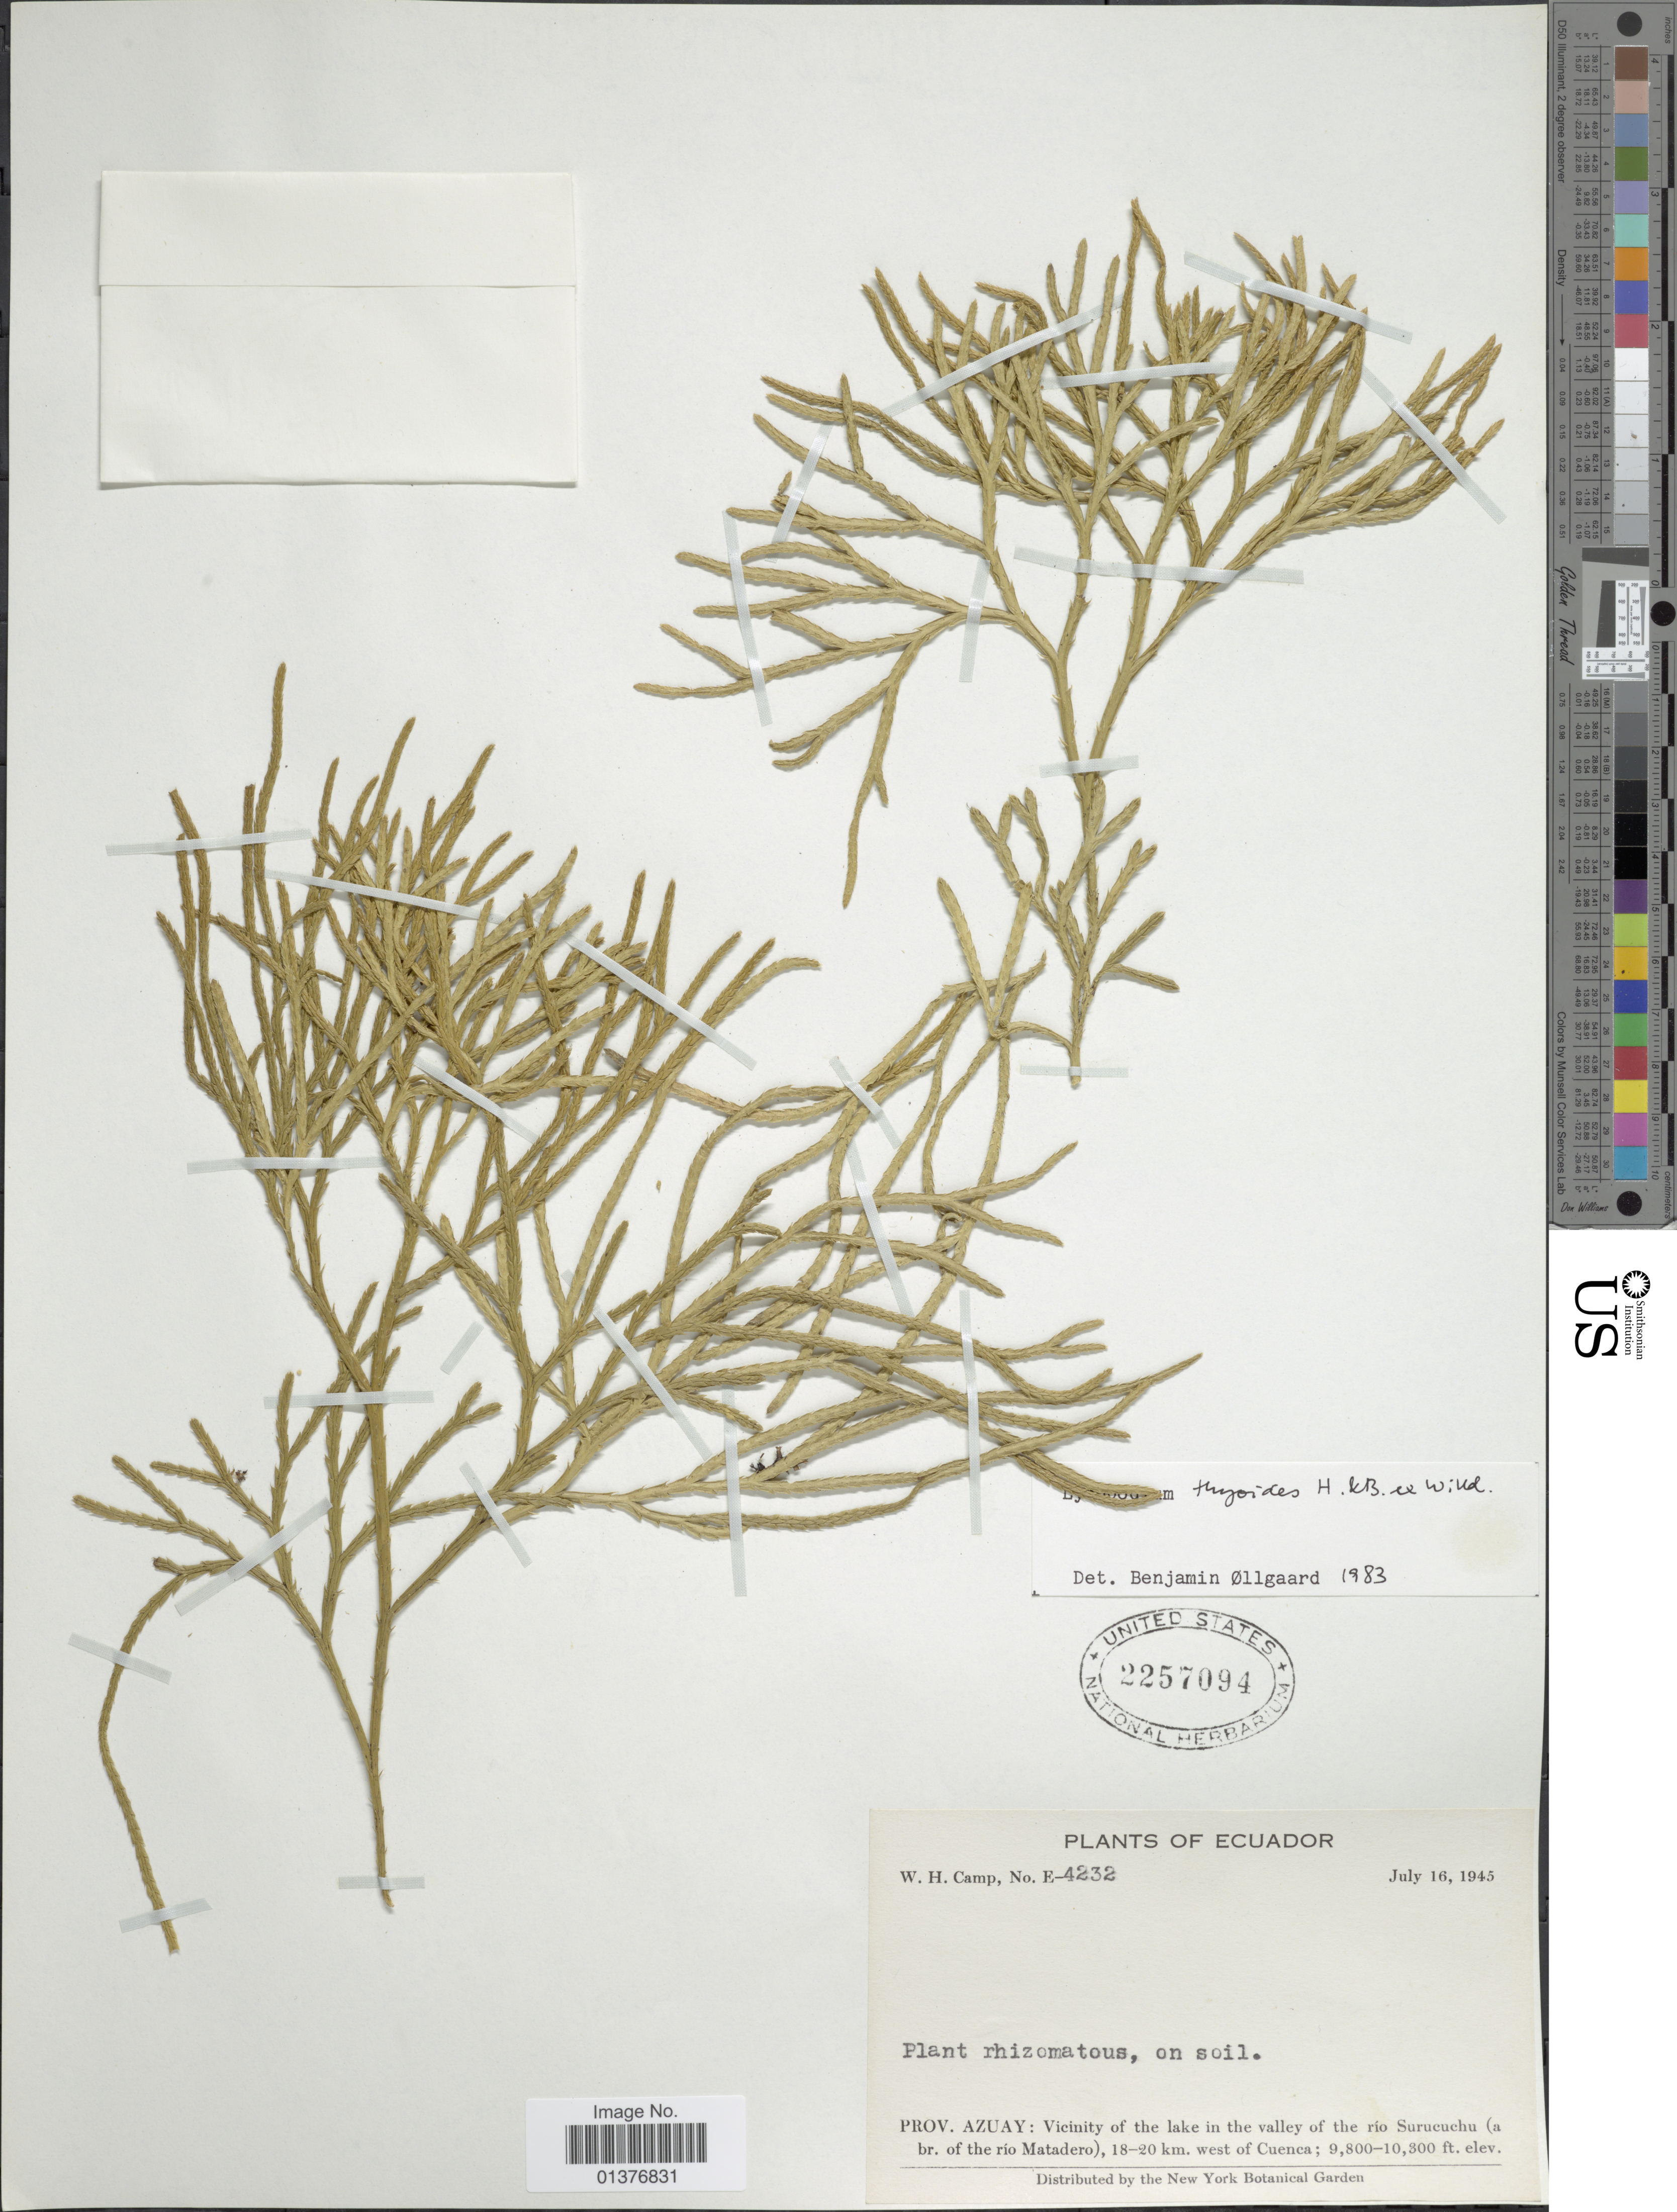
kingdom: Plantae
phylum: Tracheophyta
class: Lycopodiopsida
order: Lycopodiales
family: Lycopodiaceae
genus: Diphasiastrum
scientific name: Diphasiastrum thyoides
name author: (Humb. & Bonpl. ex Willd.) Holub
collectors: W. H. Camp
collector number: E-4232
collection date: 1945-07-16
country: Ecuador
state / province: Azuay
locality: Vicinity of the lake in the valley of the rio Surucuch(abr. of the rio Matadero)18-20km west of Cuenca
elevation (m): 2987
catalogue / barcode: US 2257094